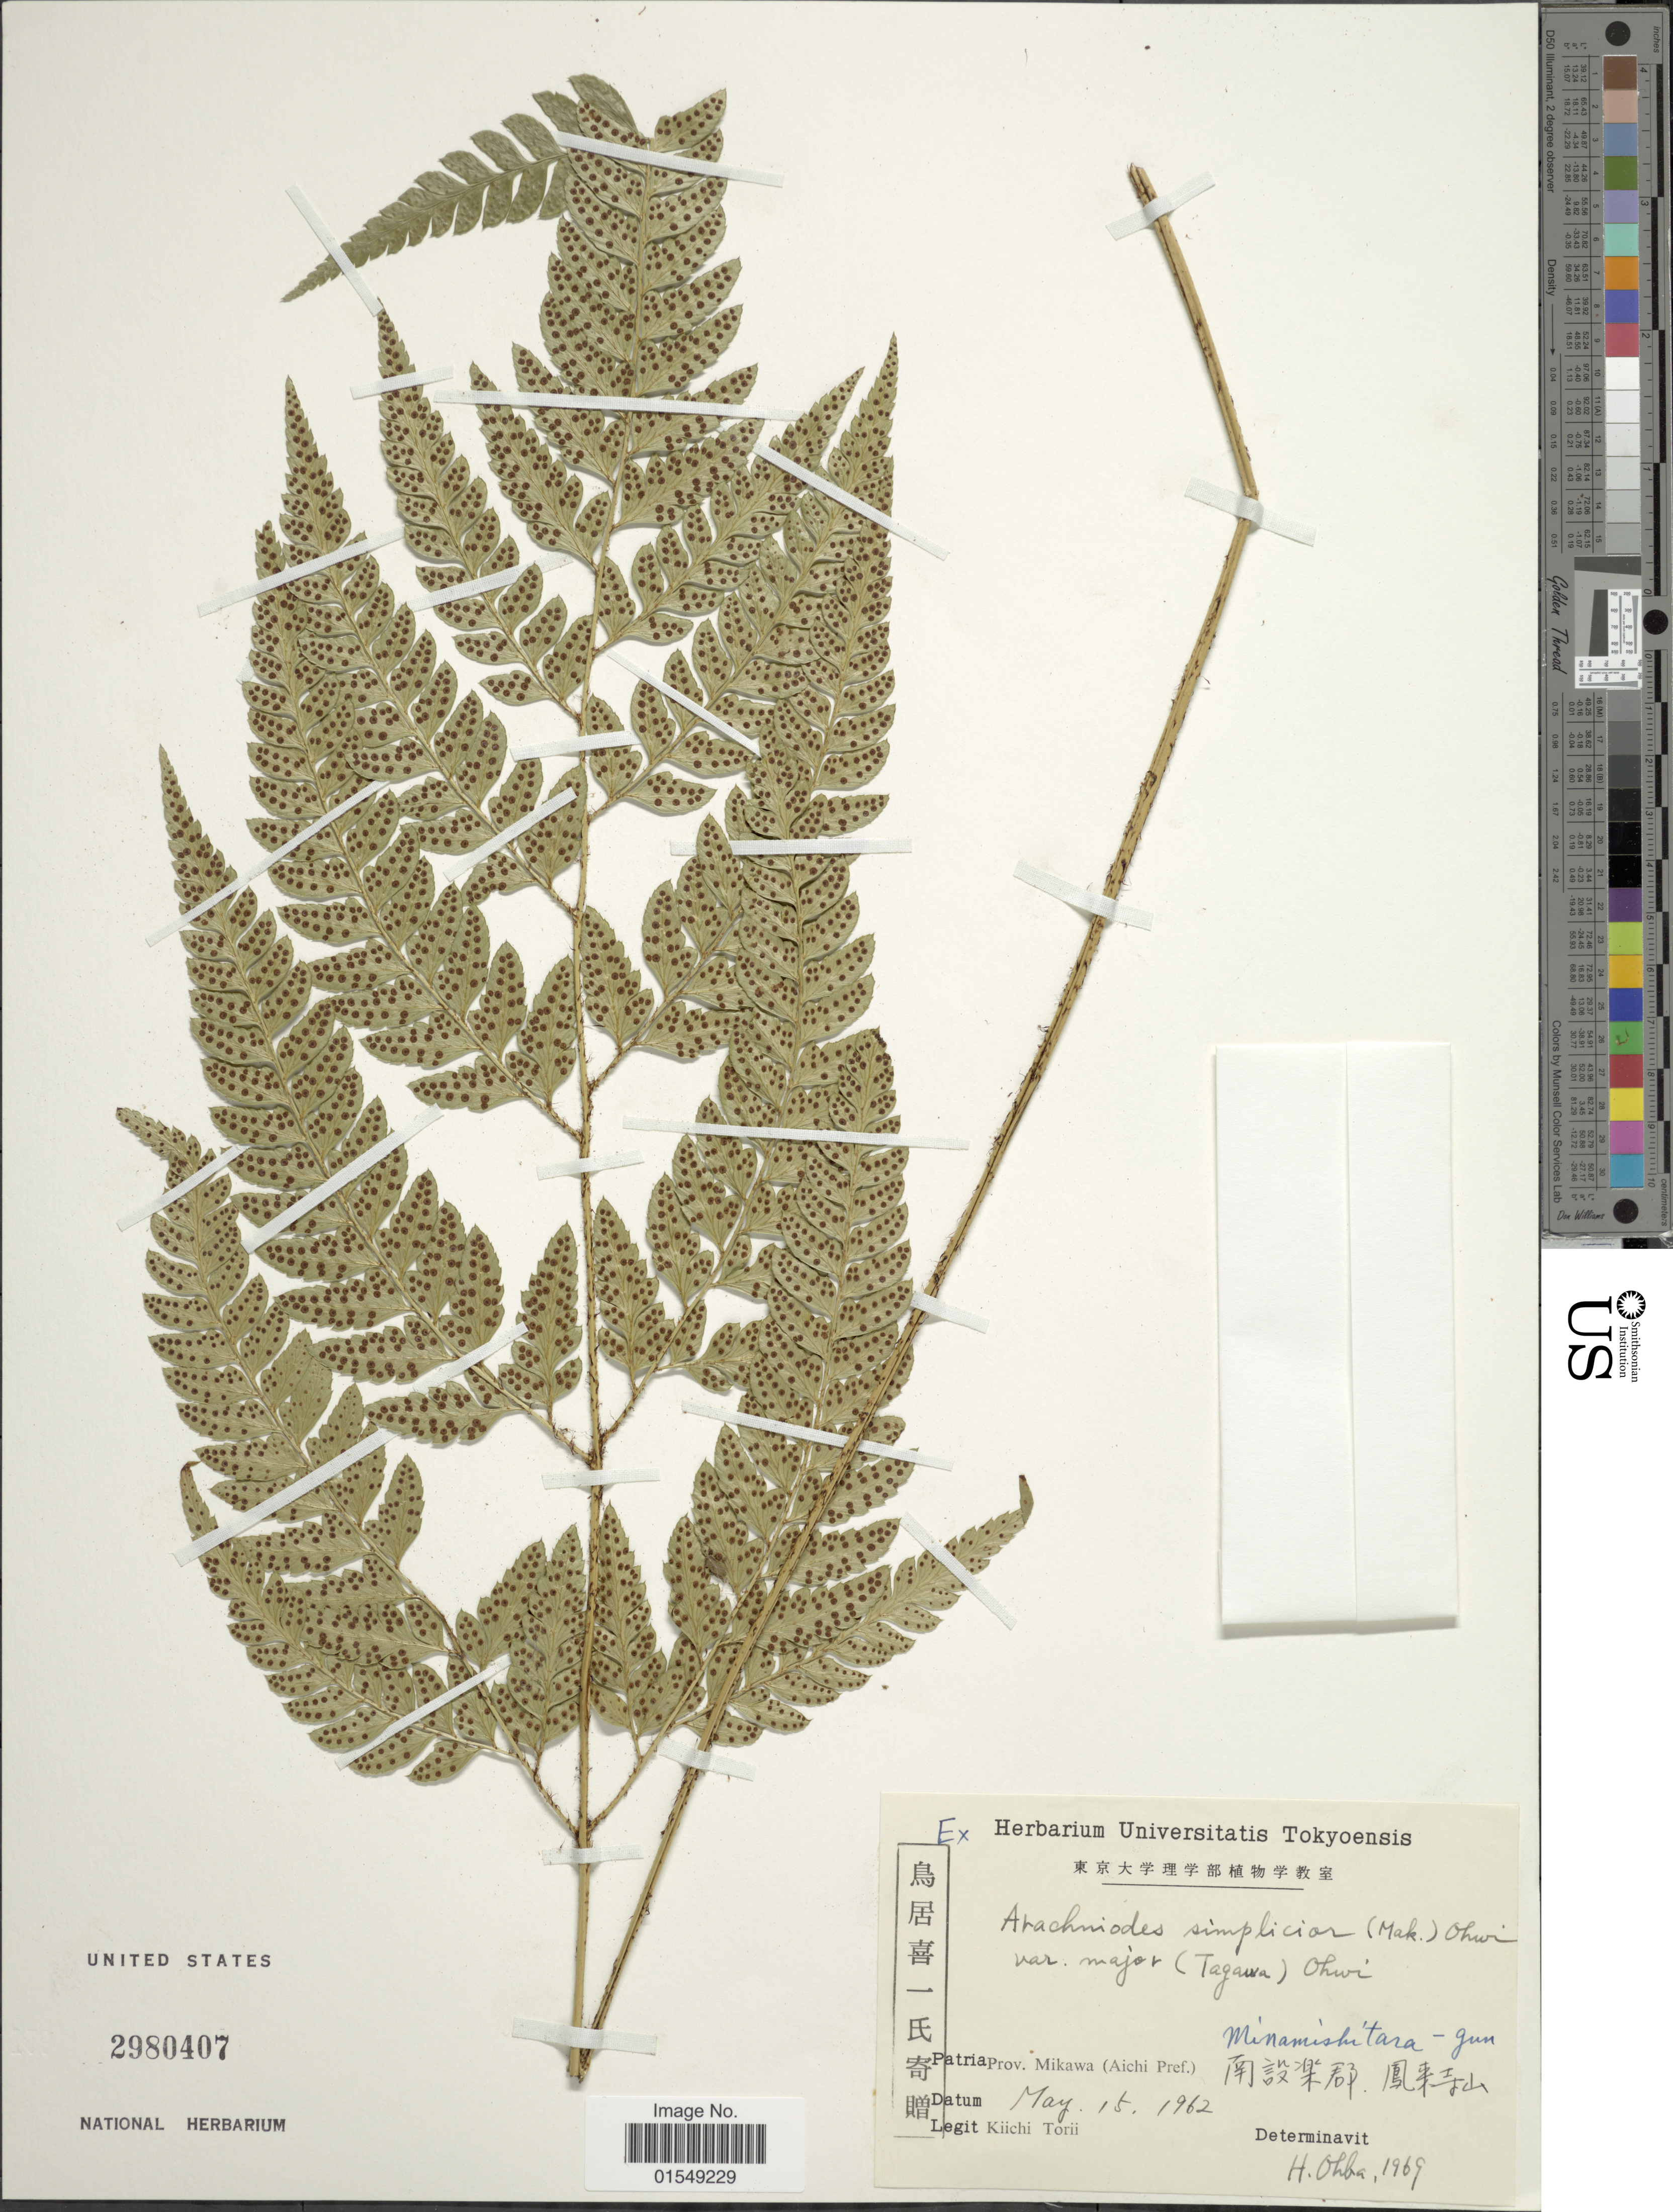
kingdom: Plantae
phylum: Tracheophyta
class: Polypodiopsida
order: Polypodiales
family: Dryopteridaceae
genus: Arachniodes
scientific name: Arachniodes simplicior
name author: (Makino) Ohwi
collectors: K. Torii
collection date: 1962-05-15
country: Japan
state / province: Aiti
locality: Patria Prov. Mikawa (Aichi Pref.), Minamishitara-gun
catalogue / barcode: US 2980407